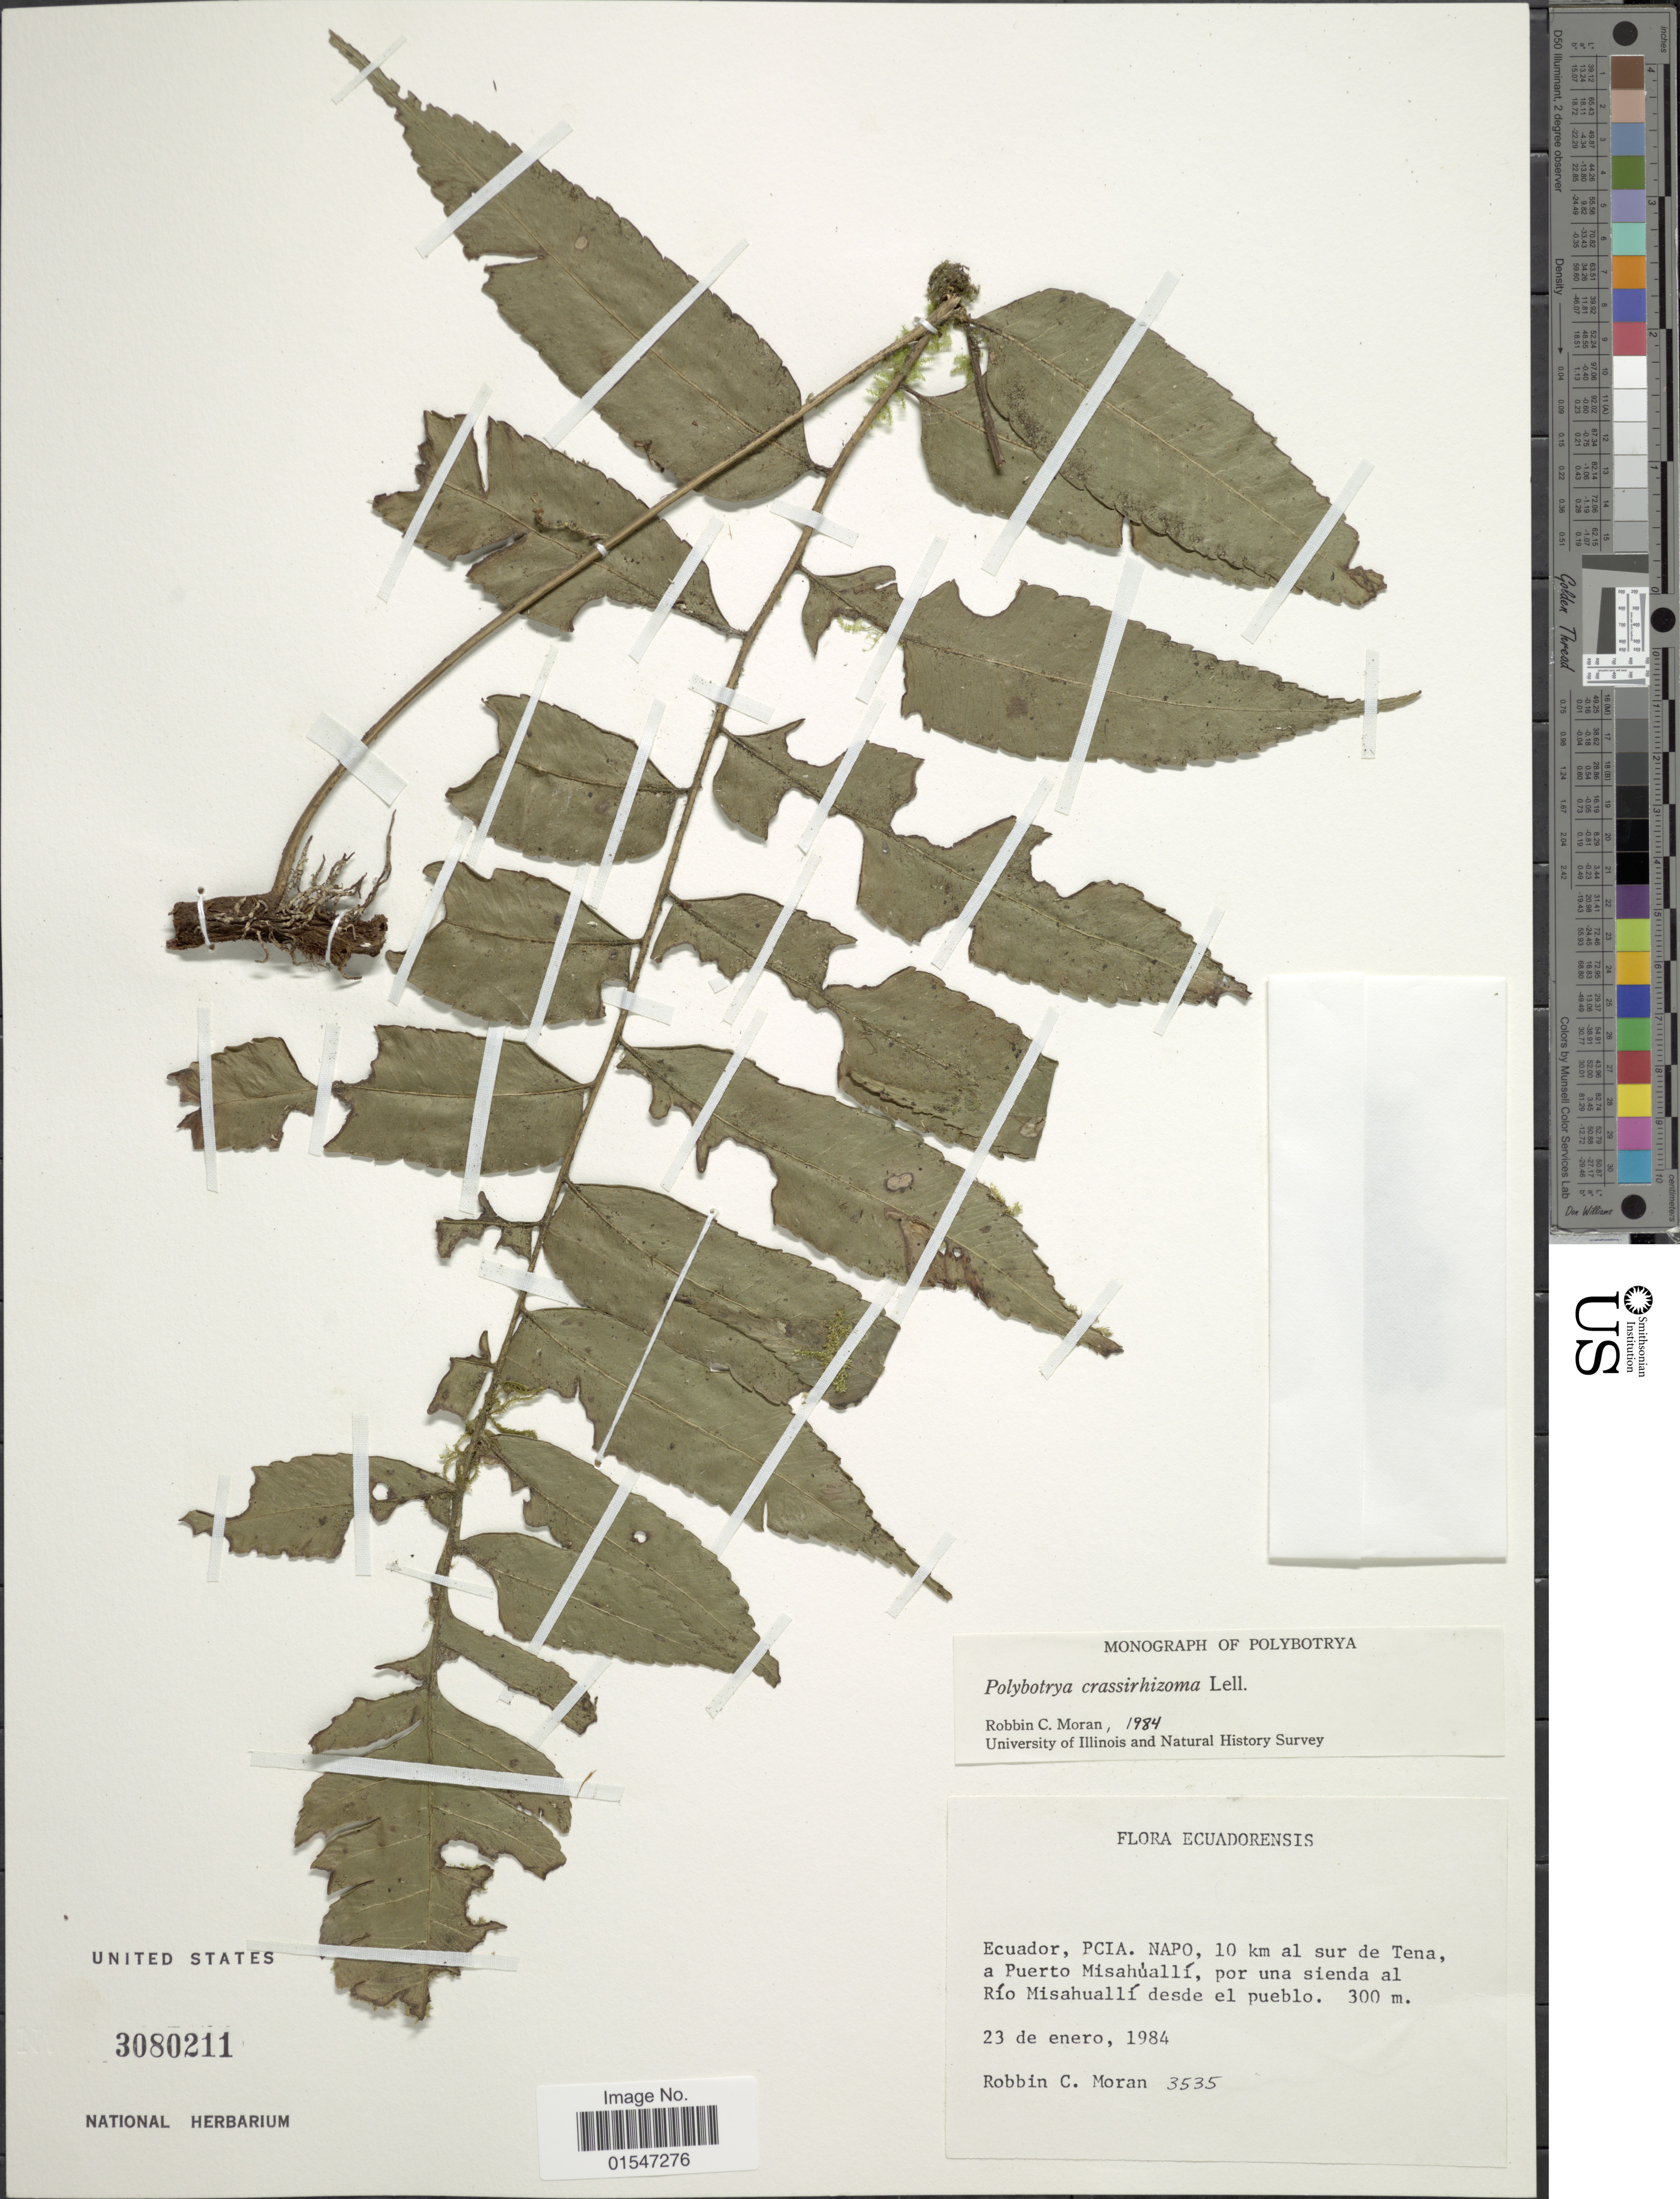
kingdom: Plantae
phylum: Tracheophyta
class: Polypodiopsida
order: Polypodiales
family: Dryopteridaceae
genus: Polybotrya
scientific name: Polybotrya crassirhizoma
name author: Lellinger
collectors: R. C. Moran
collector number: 3535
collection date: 1984-01-23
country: Ecuador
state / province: Napo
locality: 10 km al sur de Tena, a Puerto Misahúallí, por una sienda al Río Misahuallí desde el pueblo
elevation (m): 300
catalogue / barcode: US 3080211